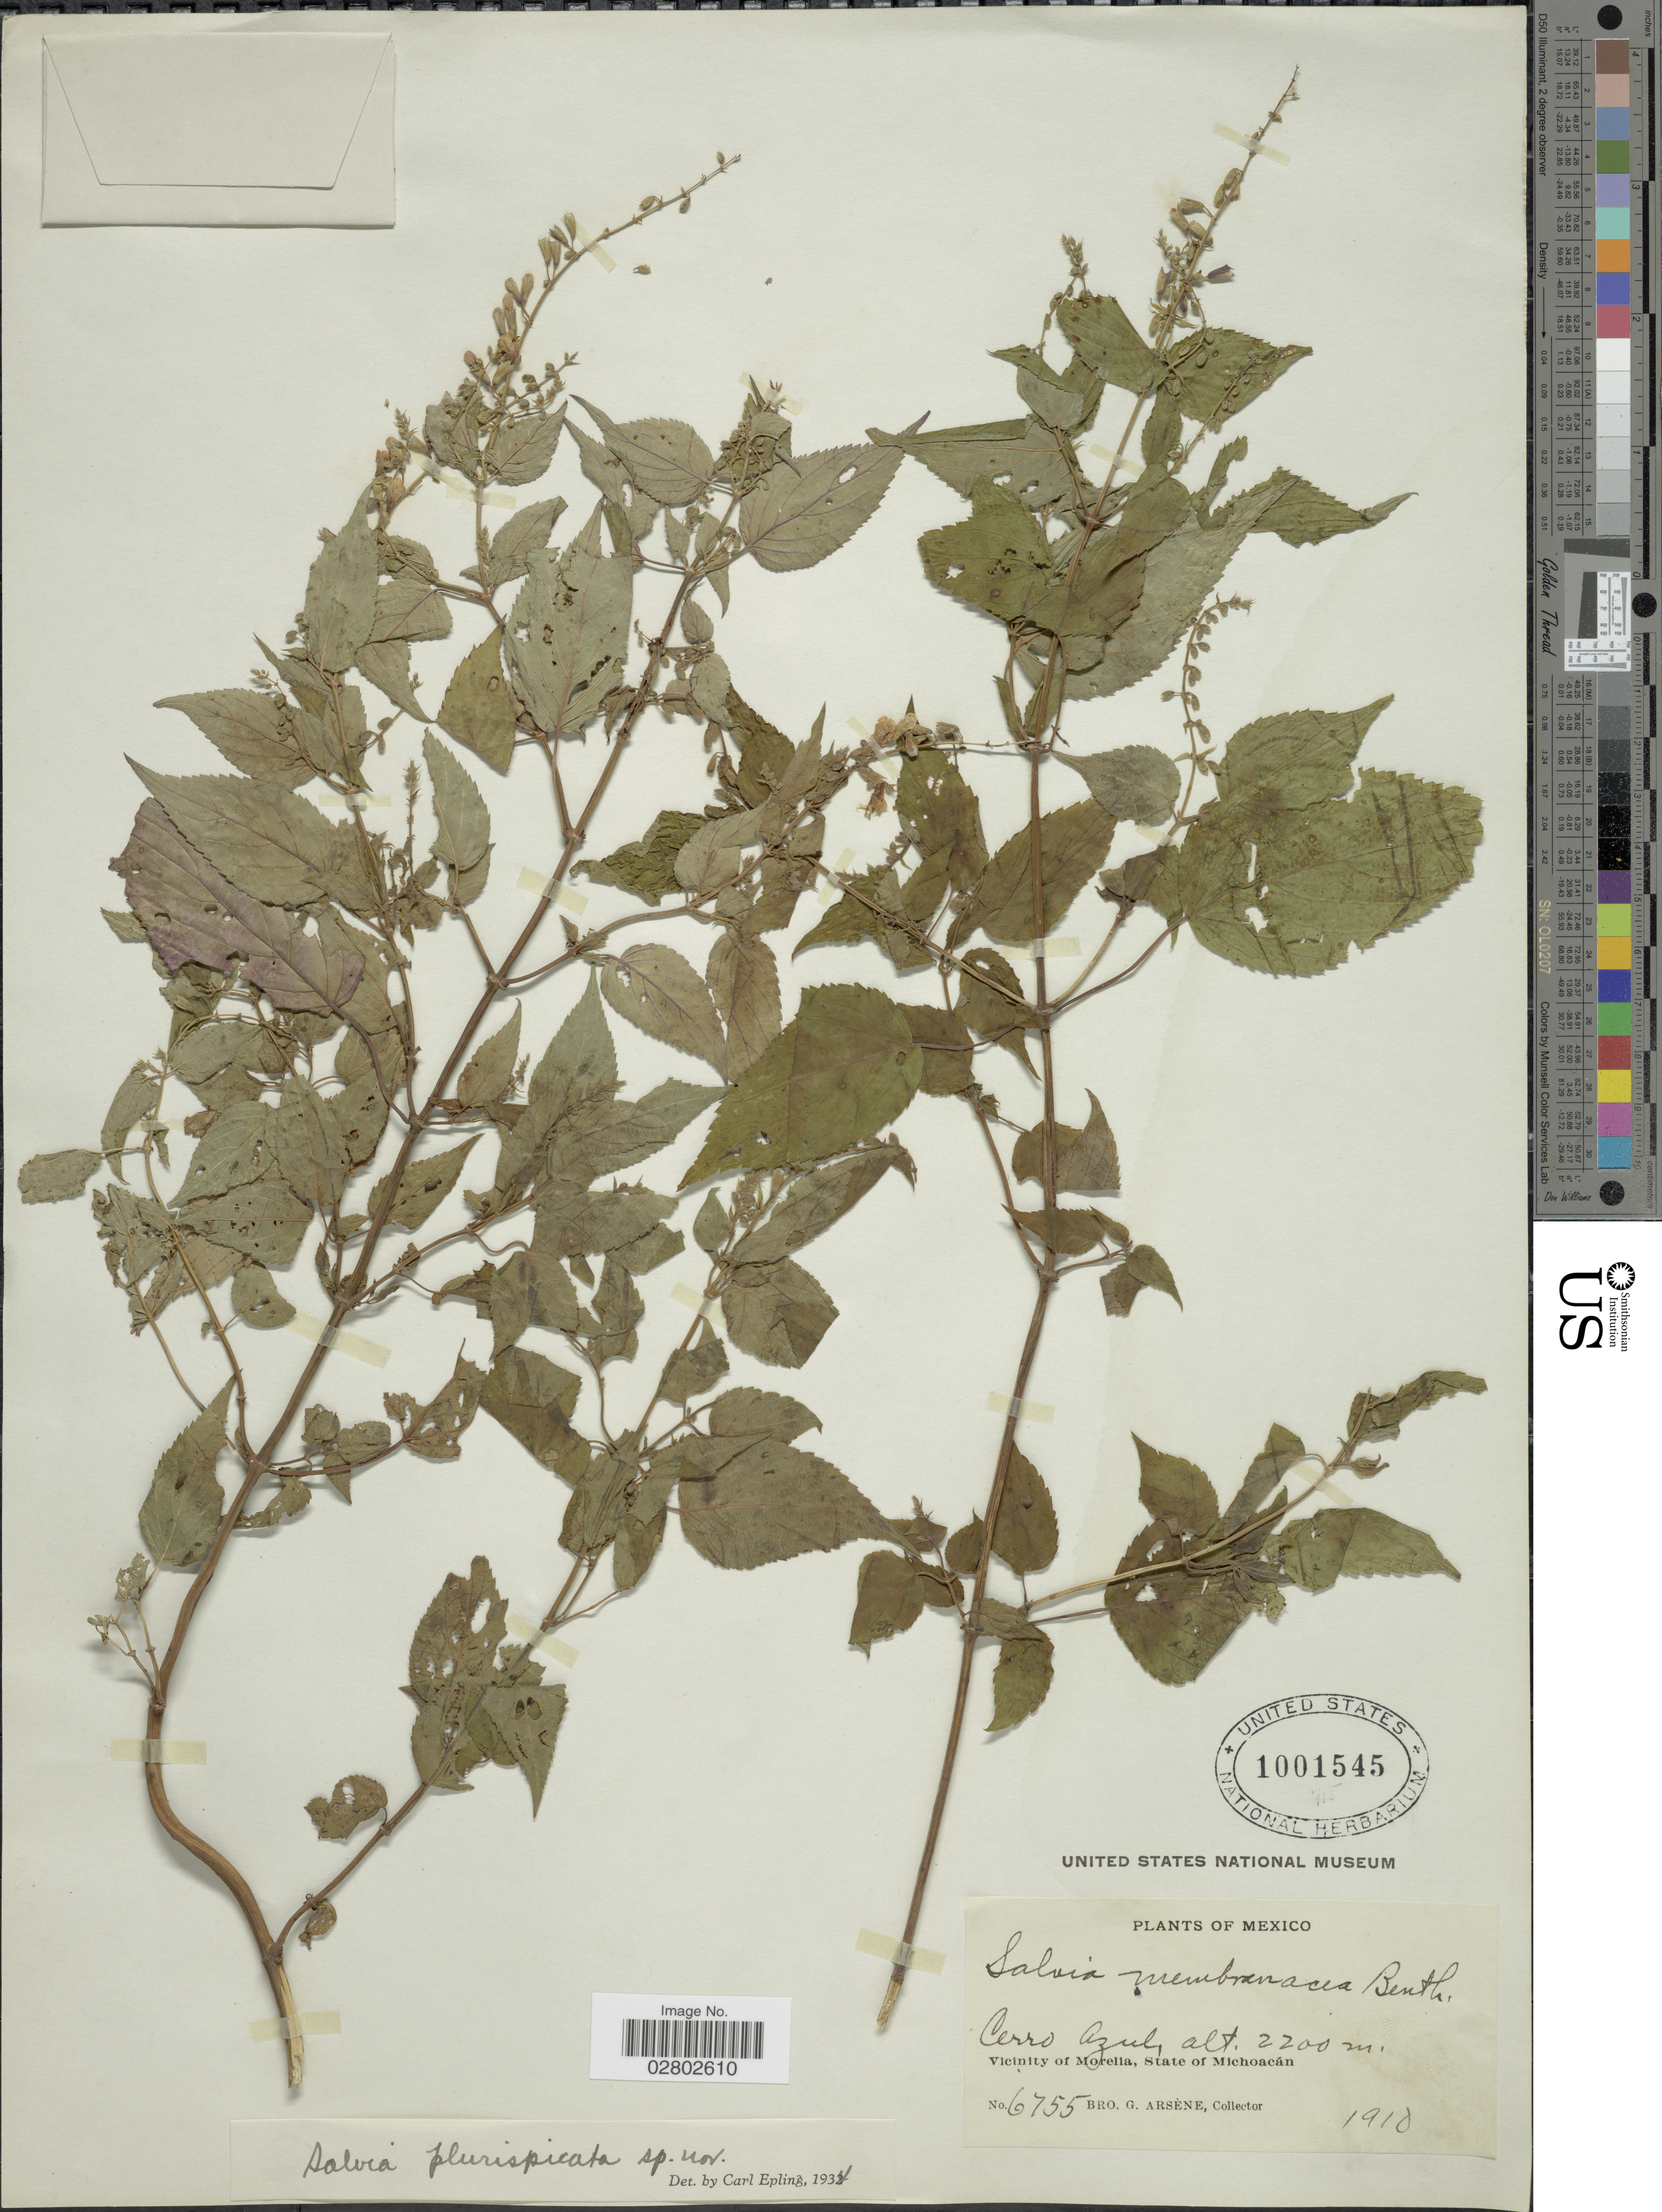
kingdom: Plantae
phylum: Tracheophyta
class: Magnoliopsida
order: Lamiales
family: Lamiaceae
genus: Salvia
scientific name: Salvia plurispicata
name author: Epling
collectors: Bro. G. Arsène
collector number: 6755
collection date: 1910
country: Mexico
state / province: Michoacán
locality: Cerro Azul. Vicinity of Morelia.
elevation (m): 2200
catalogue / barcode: US 1001545